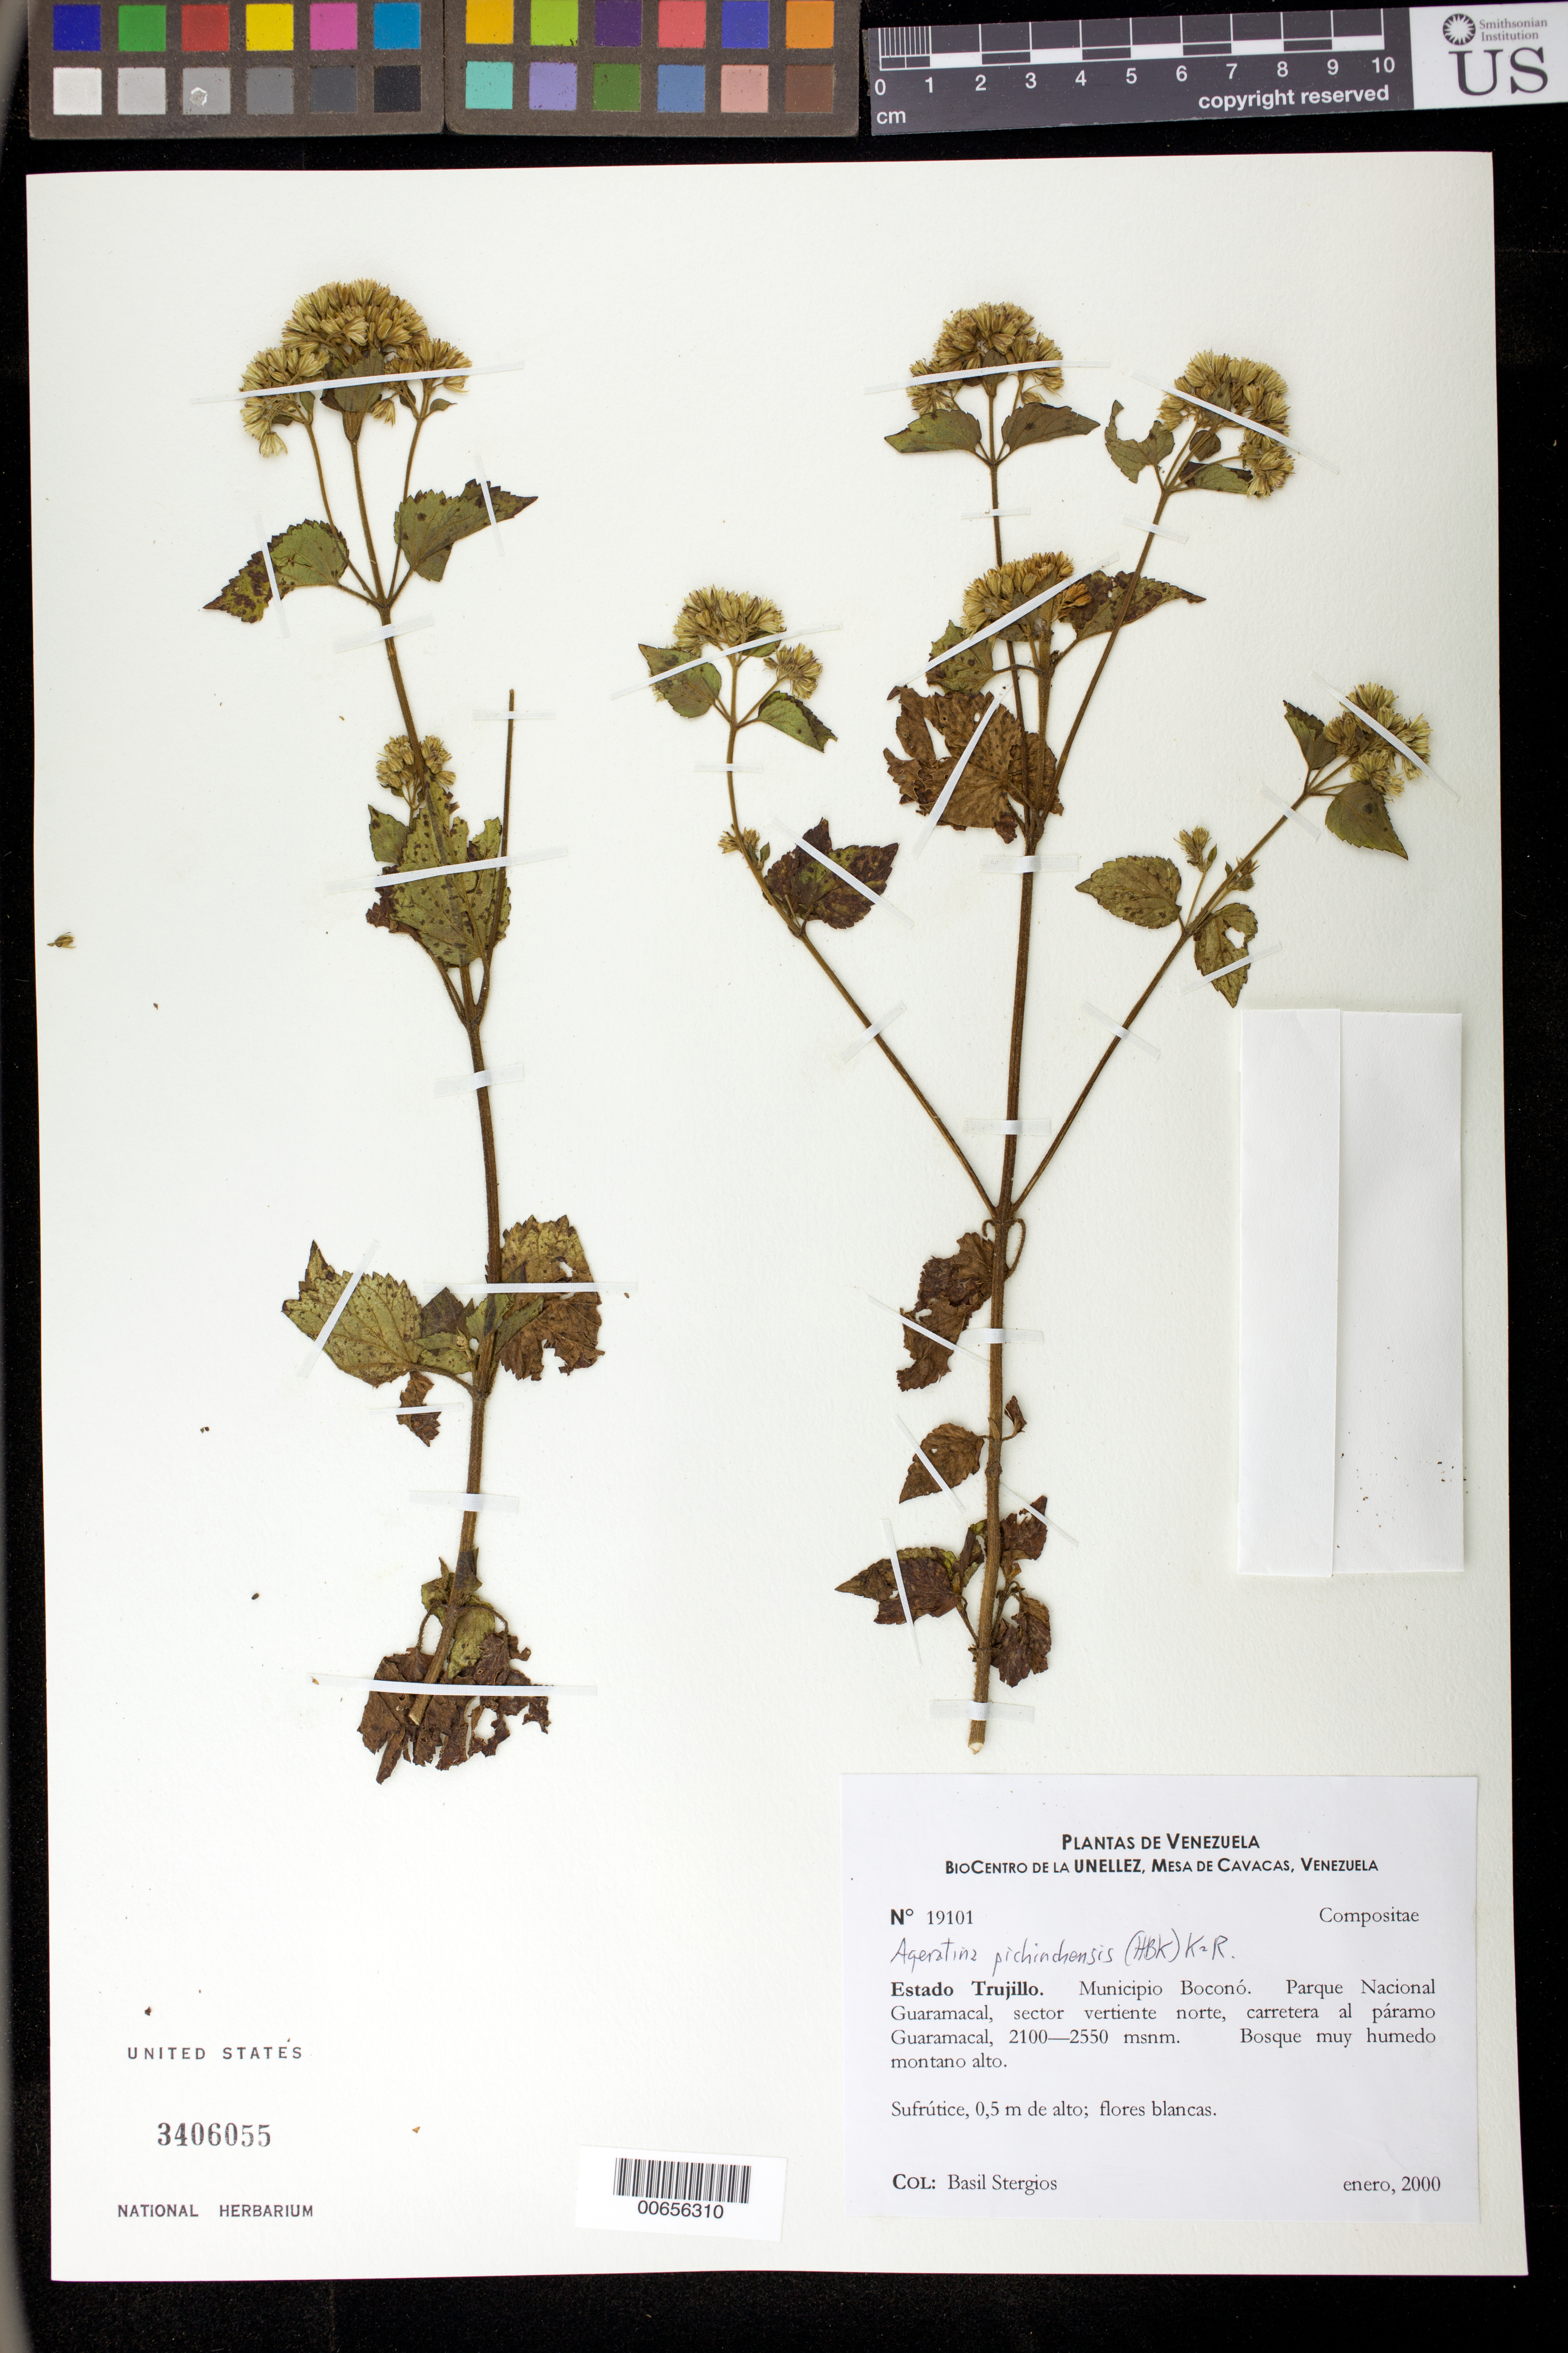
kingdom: Plantae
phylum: Tracheophyta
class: Magnoliopsida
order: Asterales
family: Asteraceae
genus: Ageratina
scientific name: Ageratina pichinchensis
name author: (Kunth) R.M. King & H. Rob.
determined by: Robinson, Harold E., (US)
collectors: B. G. Stergios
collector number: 19101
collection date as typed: Jan 2000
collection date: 2000-01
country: Venezuela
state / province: Trujillo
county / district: Boconó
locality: Parque Nacional Guaramacal, vertiente N, carretera al páramo Guaramacal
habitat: Bosque muy húmedo montano alto.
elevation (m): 2100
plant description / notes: MY, NY, PORT, US, VEN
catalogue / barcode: US 3406055